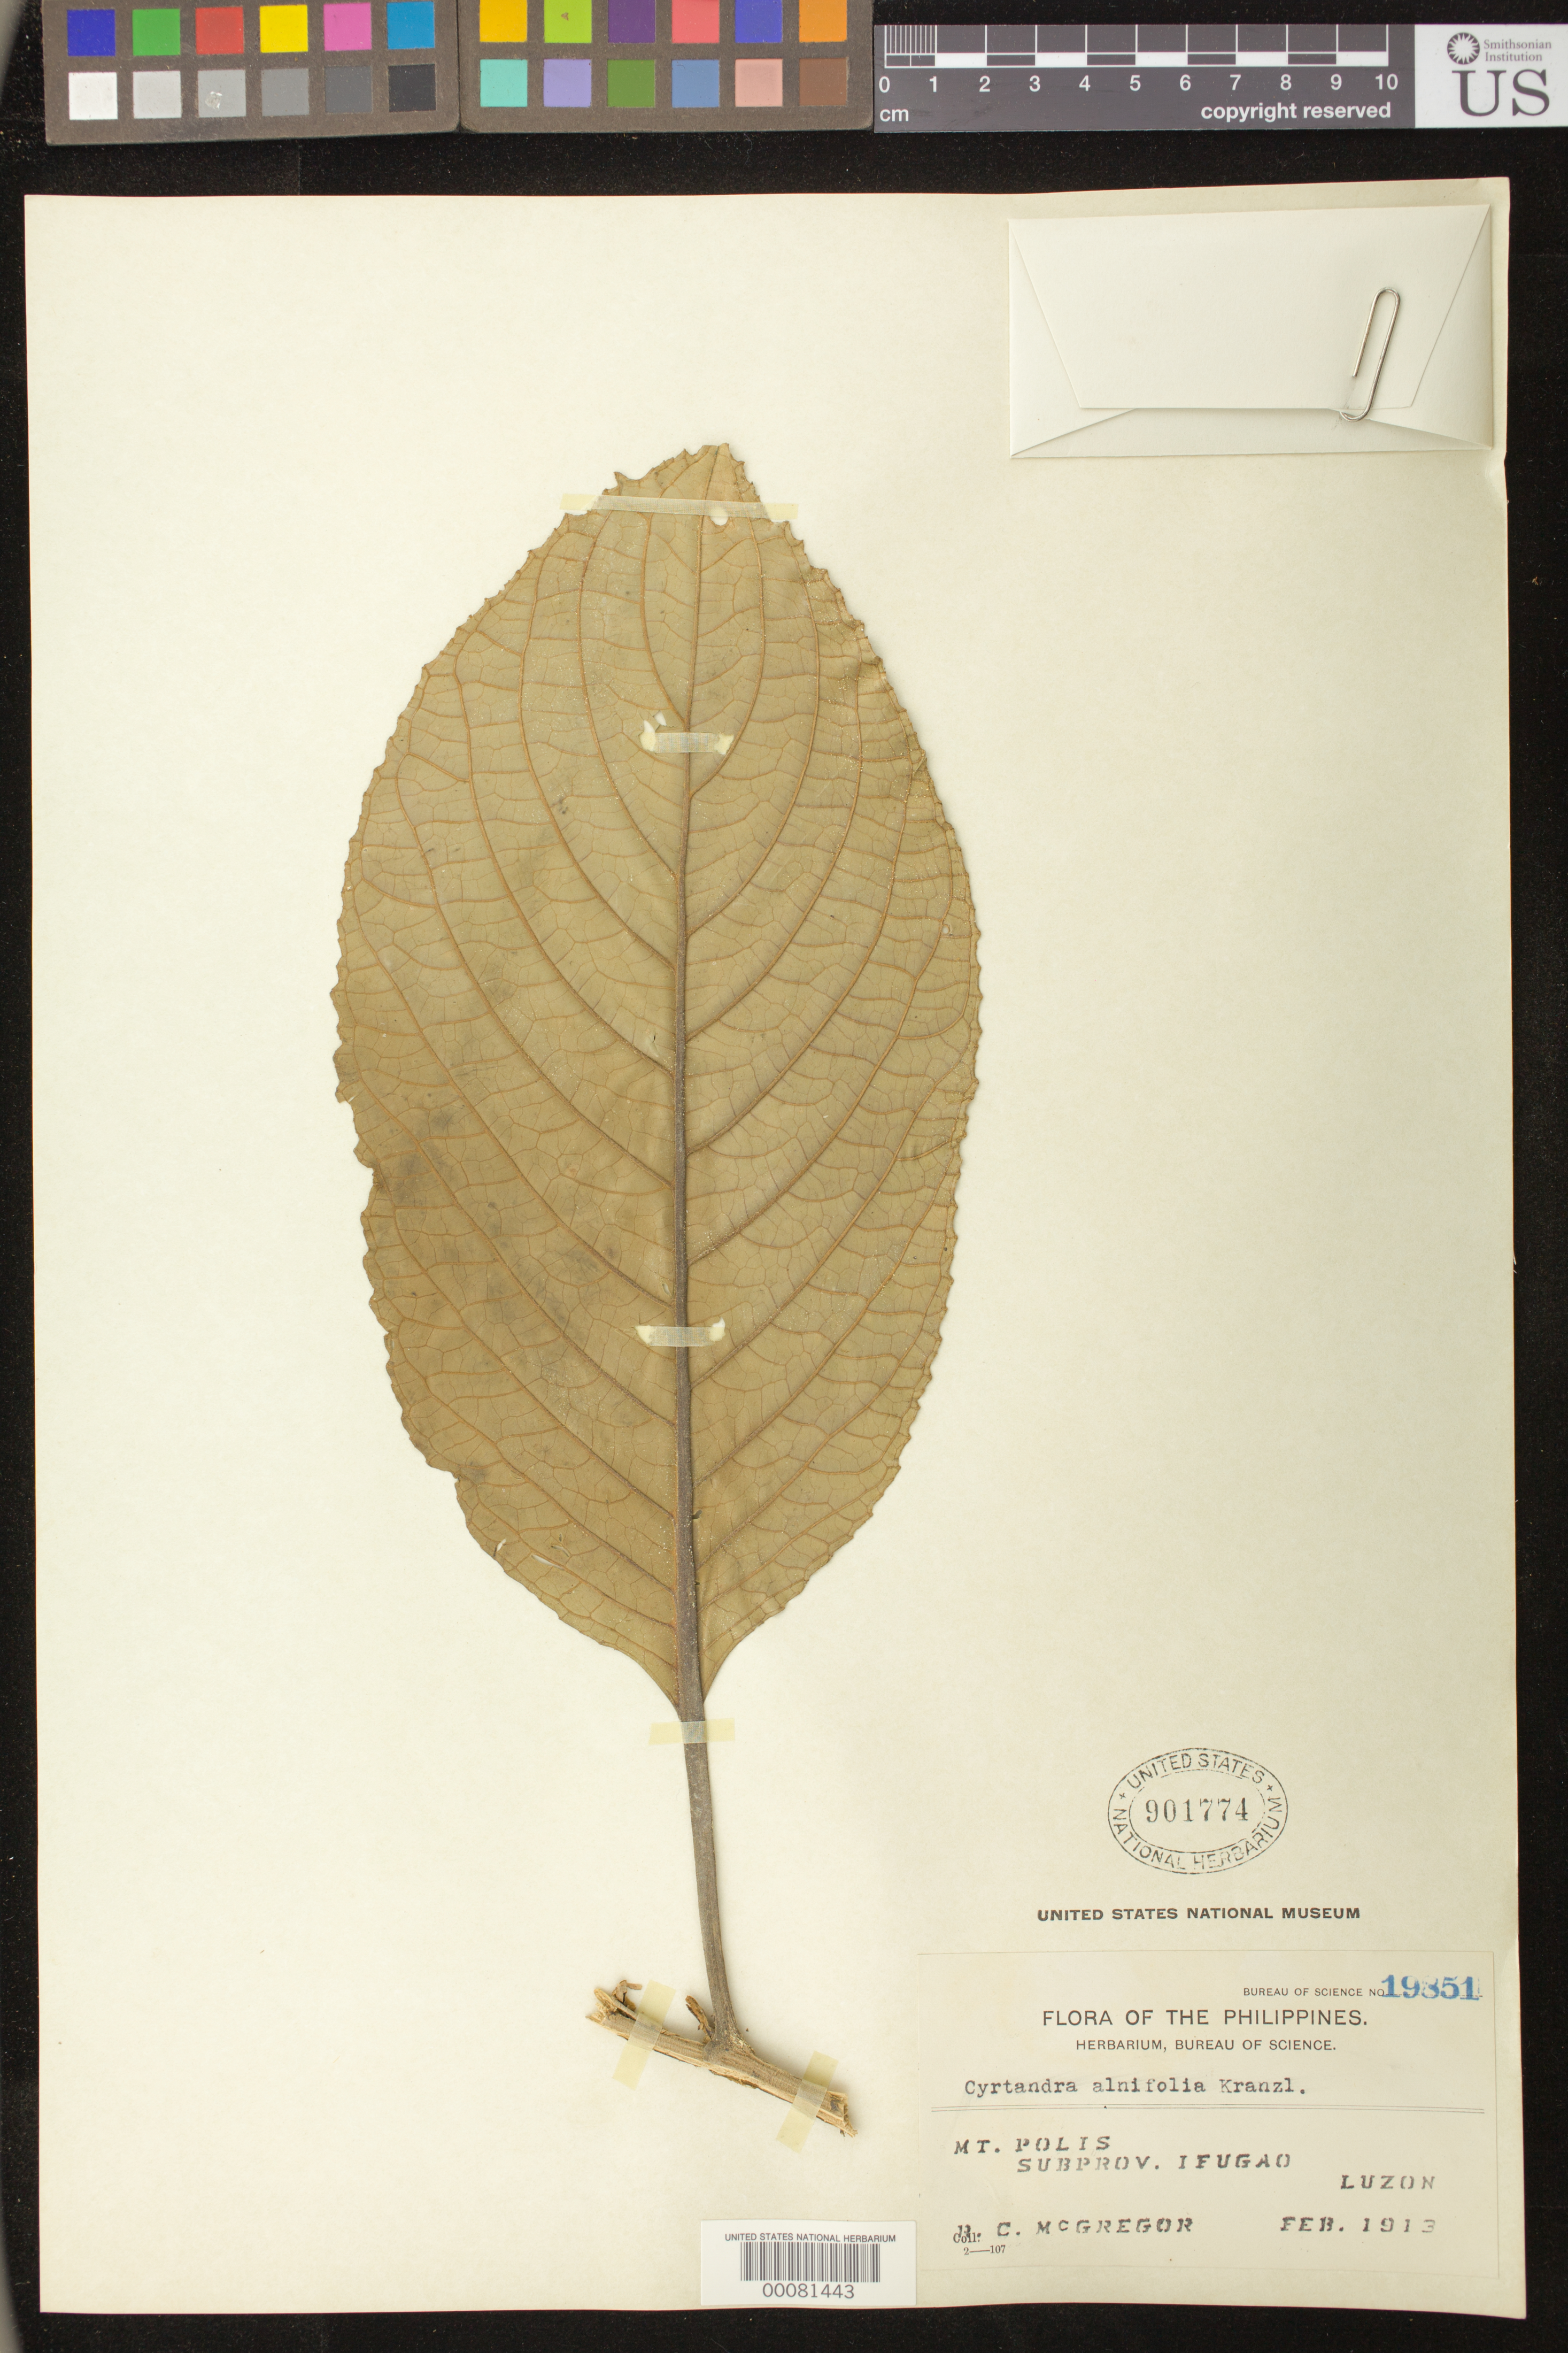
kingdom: Plantae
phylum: Tracheophyta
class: Magnoliopsida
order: Lamiales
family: Gesneriaceae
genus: Cyrtandra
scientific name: Cyrtandra alnifolia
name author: Kraenzl.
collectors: R. C. McGregor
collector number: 19851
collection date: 1913-02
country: Philippines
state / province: Cordillera (Administrative Region)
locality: Mt. Polis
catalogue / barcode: US 901774